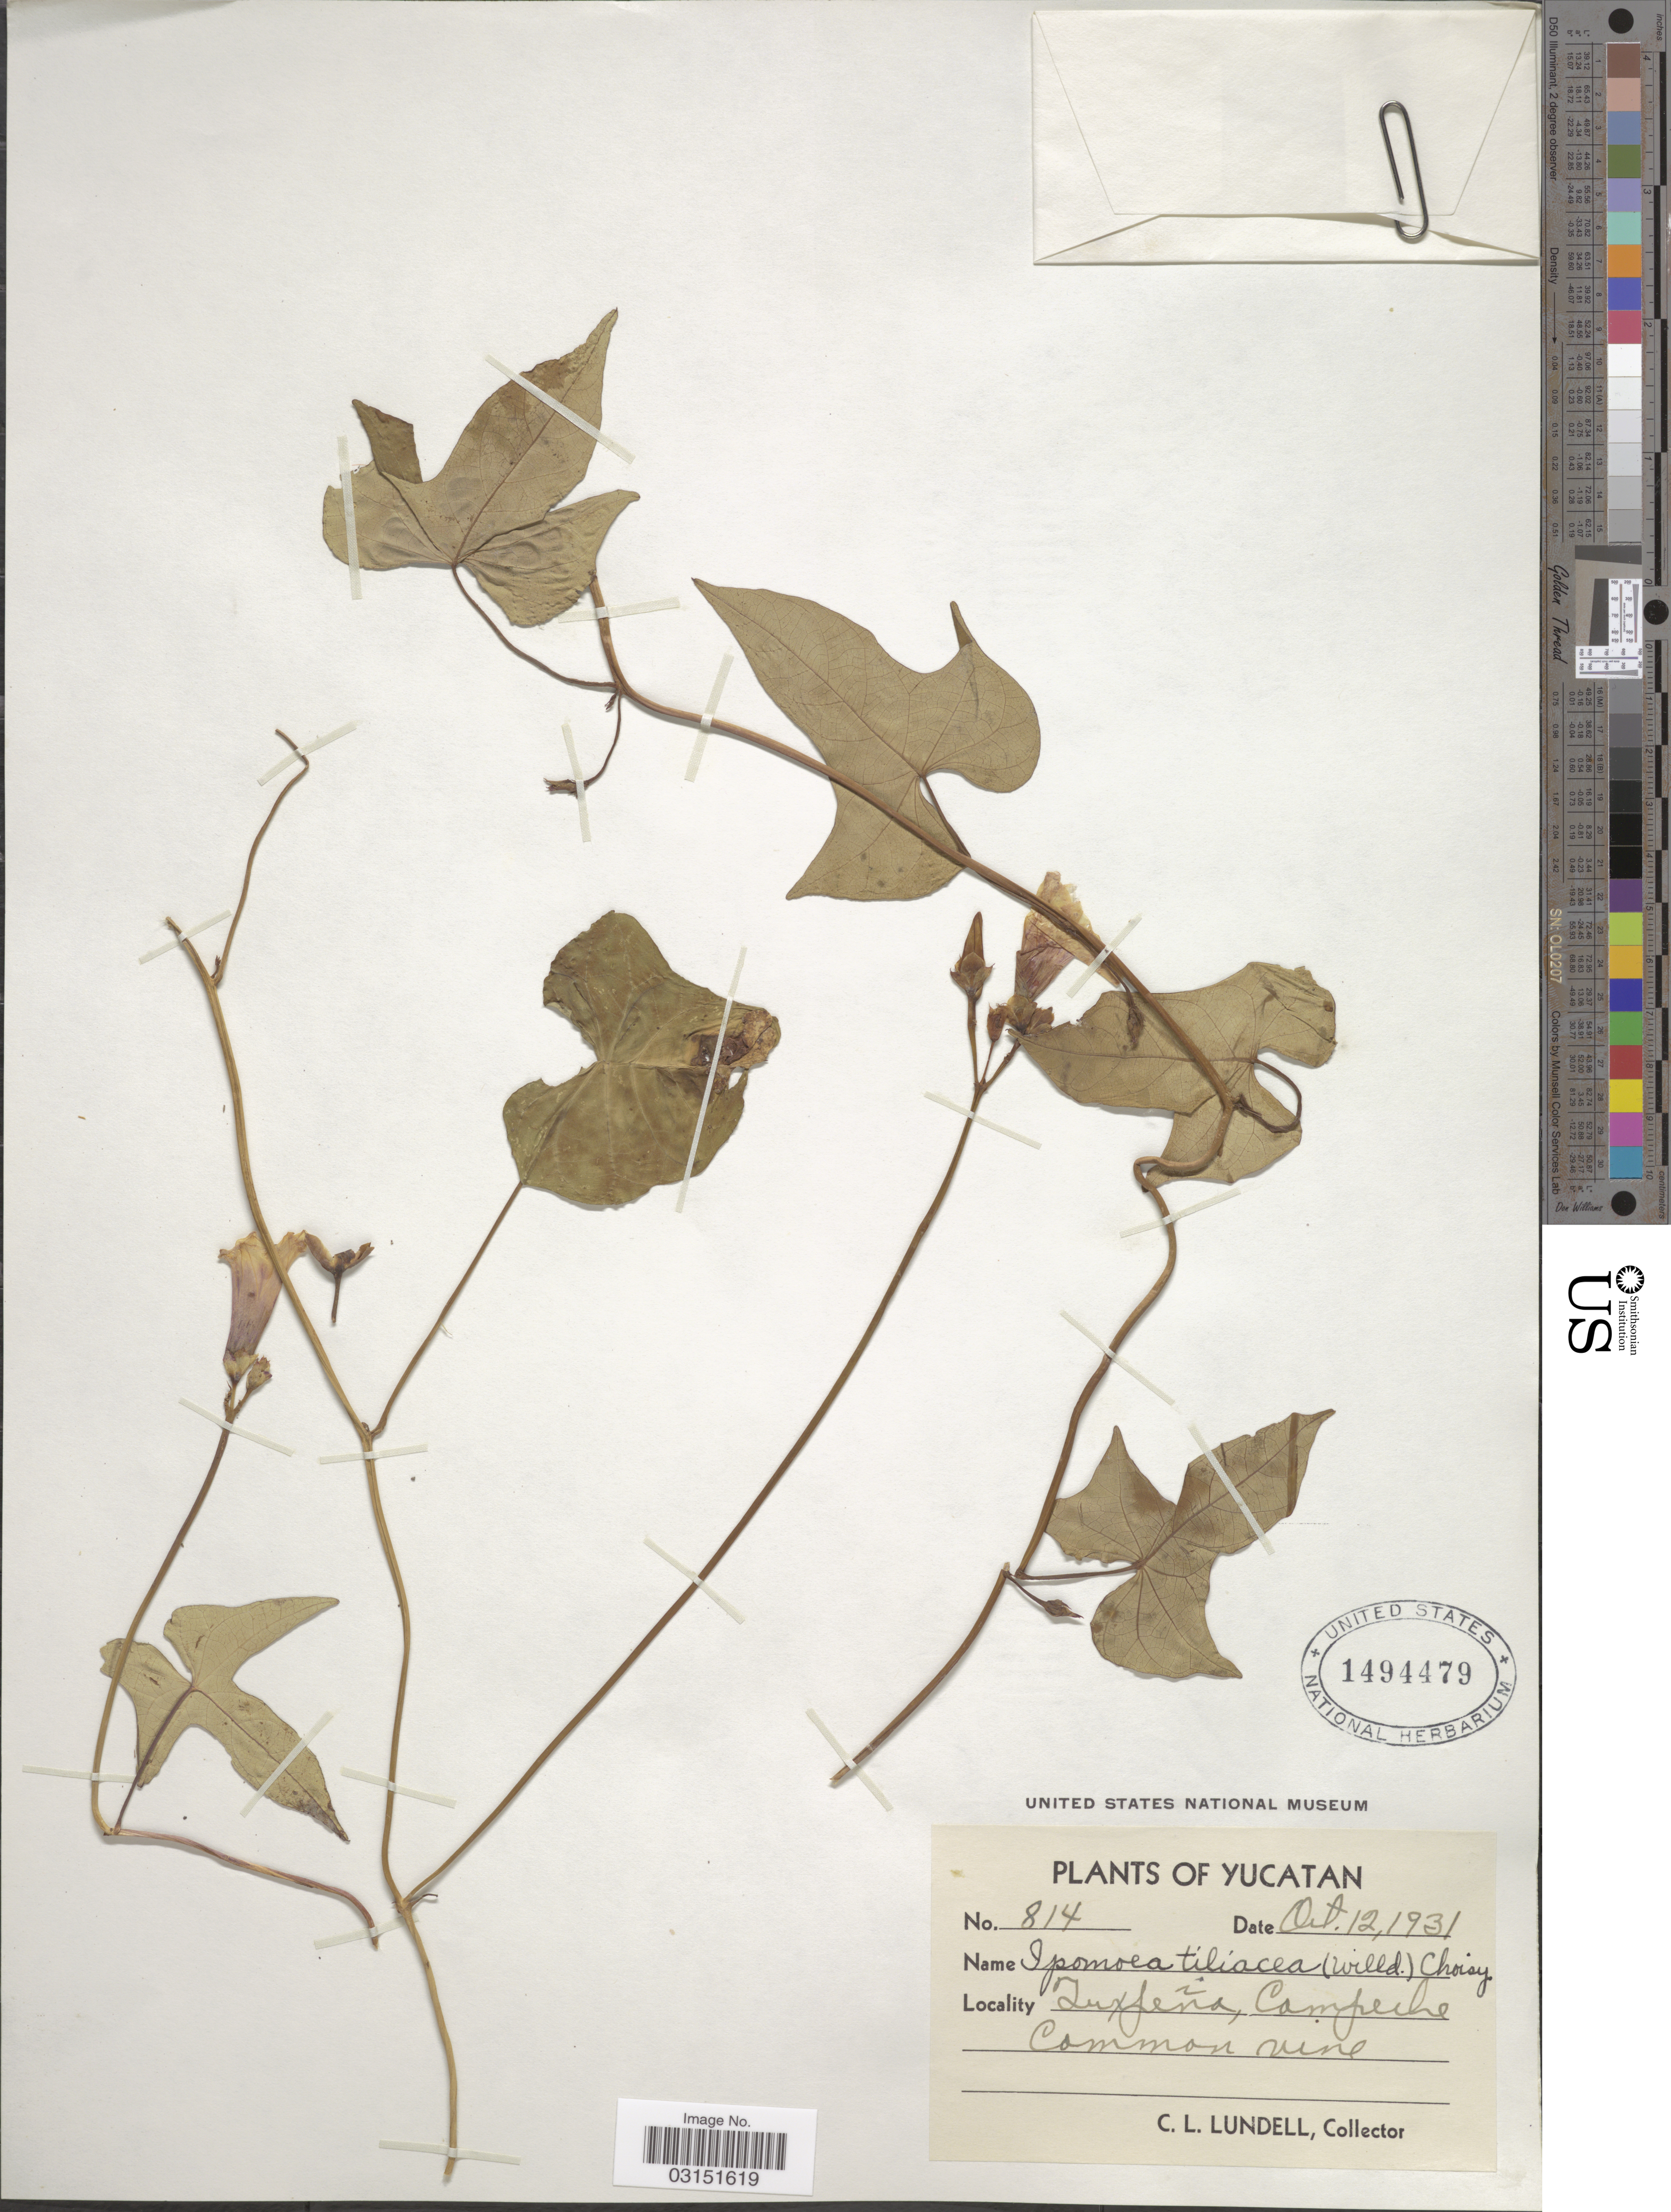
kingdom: Plantae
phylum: Tracheophyta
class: Magnoliopsida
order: Solanales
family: Convolvulaceae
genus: Ipomoea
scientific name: Ipomoea tiliacea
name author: (Willd.) Choisy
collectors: C. L. Lundell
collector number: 814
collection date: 1931-10-12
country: Mexico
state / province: Campeche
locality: Tuxpeña.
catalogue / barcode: US 1494479